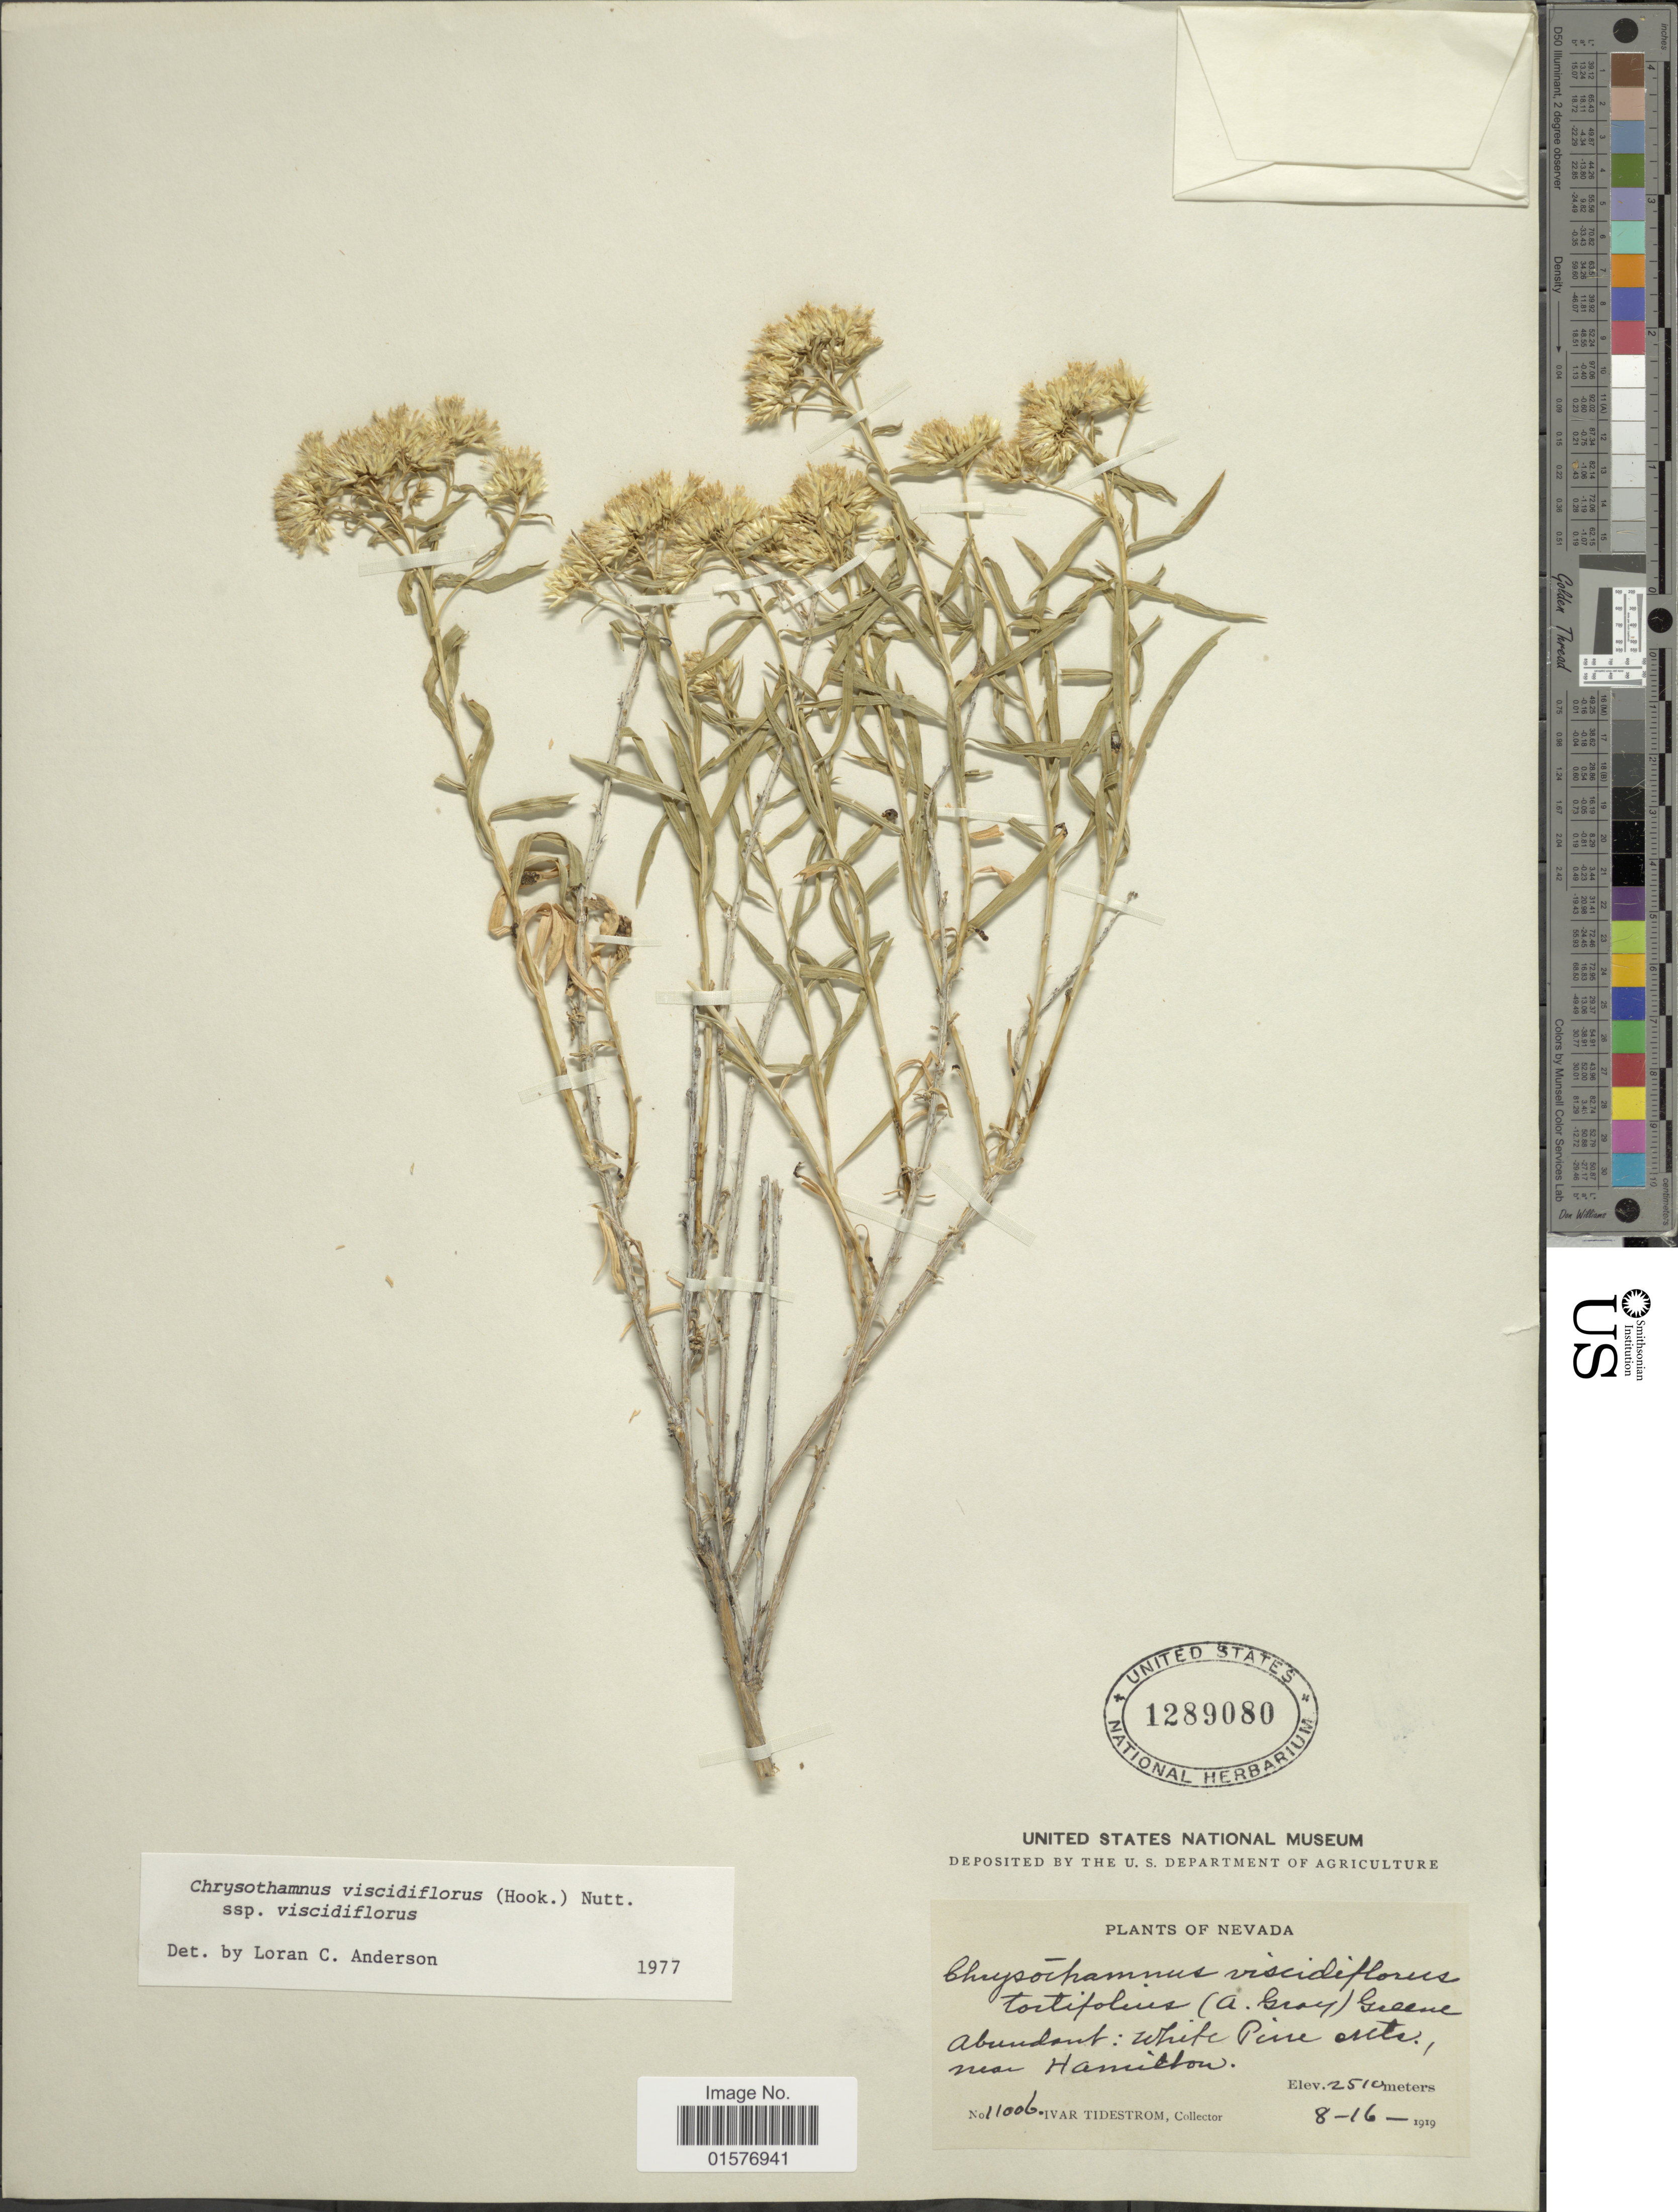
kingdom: Plantae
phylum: Tracheophyta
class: Magnoliopsida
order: Asterales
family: Asteraceae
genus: Chrysothamnus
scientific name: Chrysothamnus viscidiflorus subsp. viscidiflorus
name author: (Hook.) Nutt.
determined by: Urbatsch, Lowell E., Curator (LSU), Louisiana State University (UNITED STATES)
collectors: I. F. Tidestrom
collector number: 11006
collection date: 1919-08-16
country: United States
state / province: Nevada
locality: Abundant: White Pine Mts., near Hamilton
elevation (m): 2510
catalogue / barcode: US 1289080